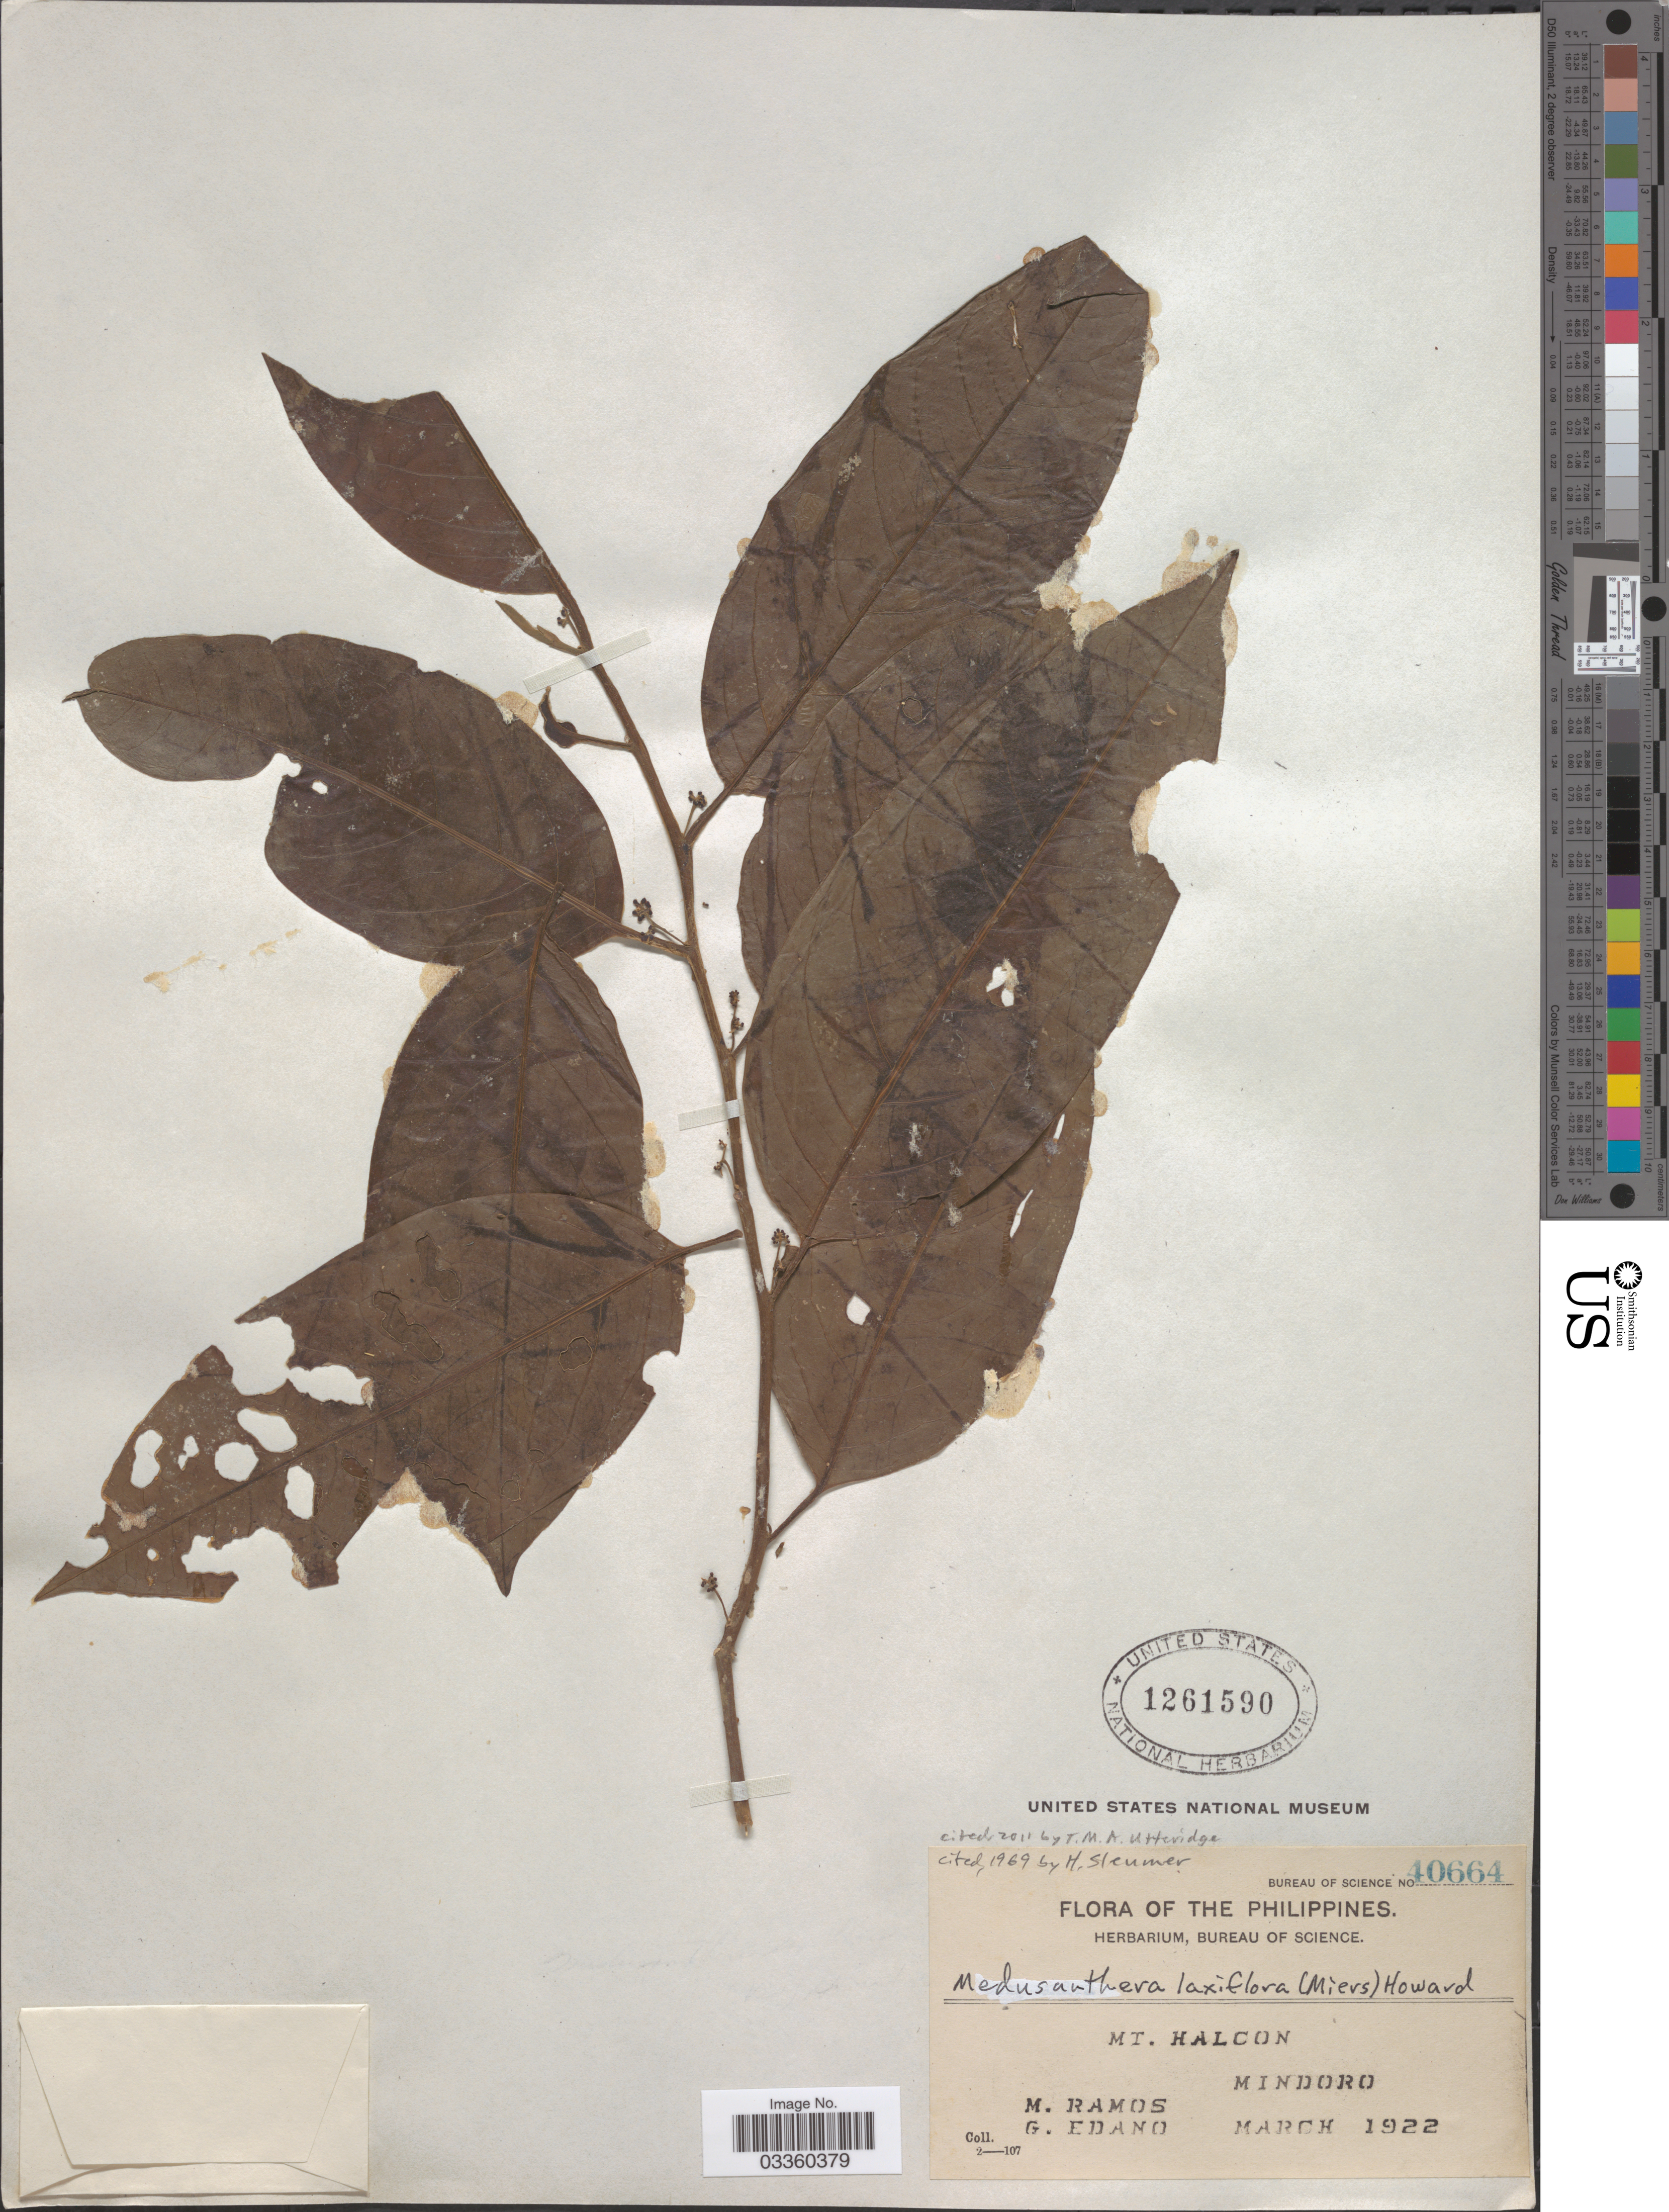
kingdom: Plantae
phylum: Tracheophyta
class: Magnoliopsida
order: Cardiopteridales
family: Stemonuraceae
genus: Medusanthera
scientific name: Medusanthera laxiflora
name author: (Miers) R.A. Howard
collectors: M. Ramos & G. Edaño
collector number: Bureau of Science 40664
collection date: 1922-03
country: Philippines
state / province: Mimaropa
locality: Mt. Halcon, Mindoro.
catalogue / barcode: US 1261590